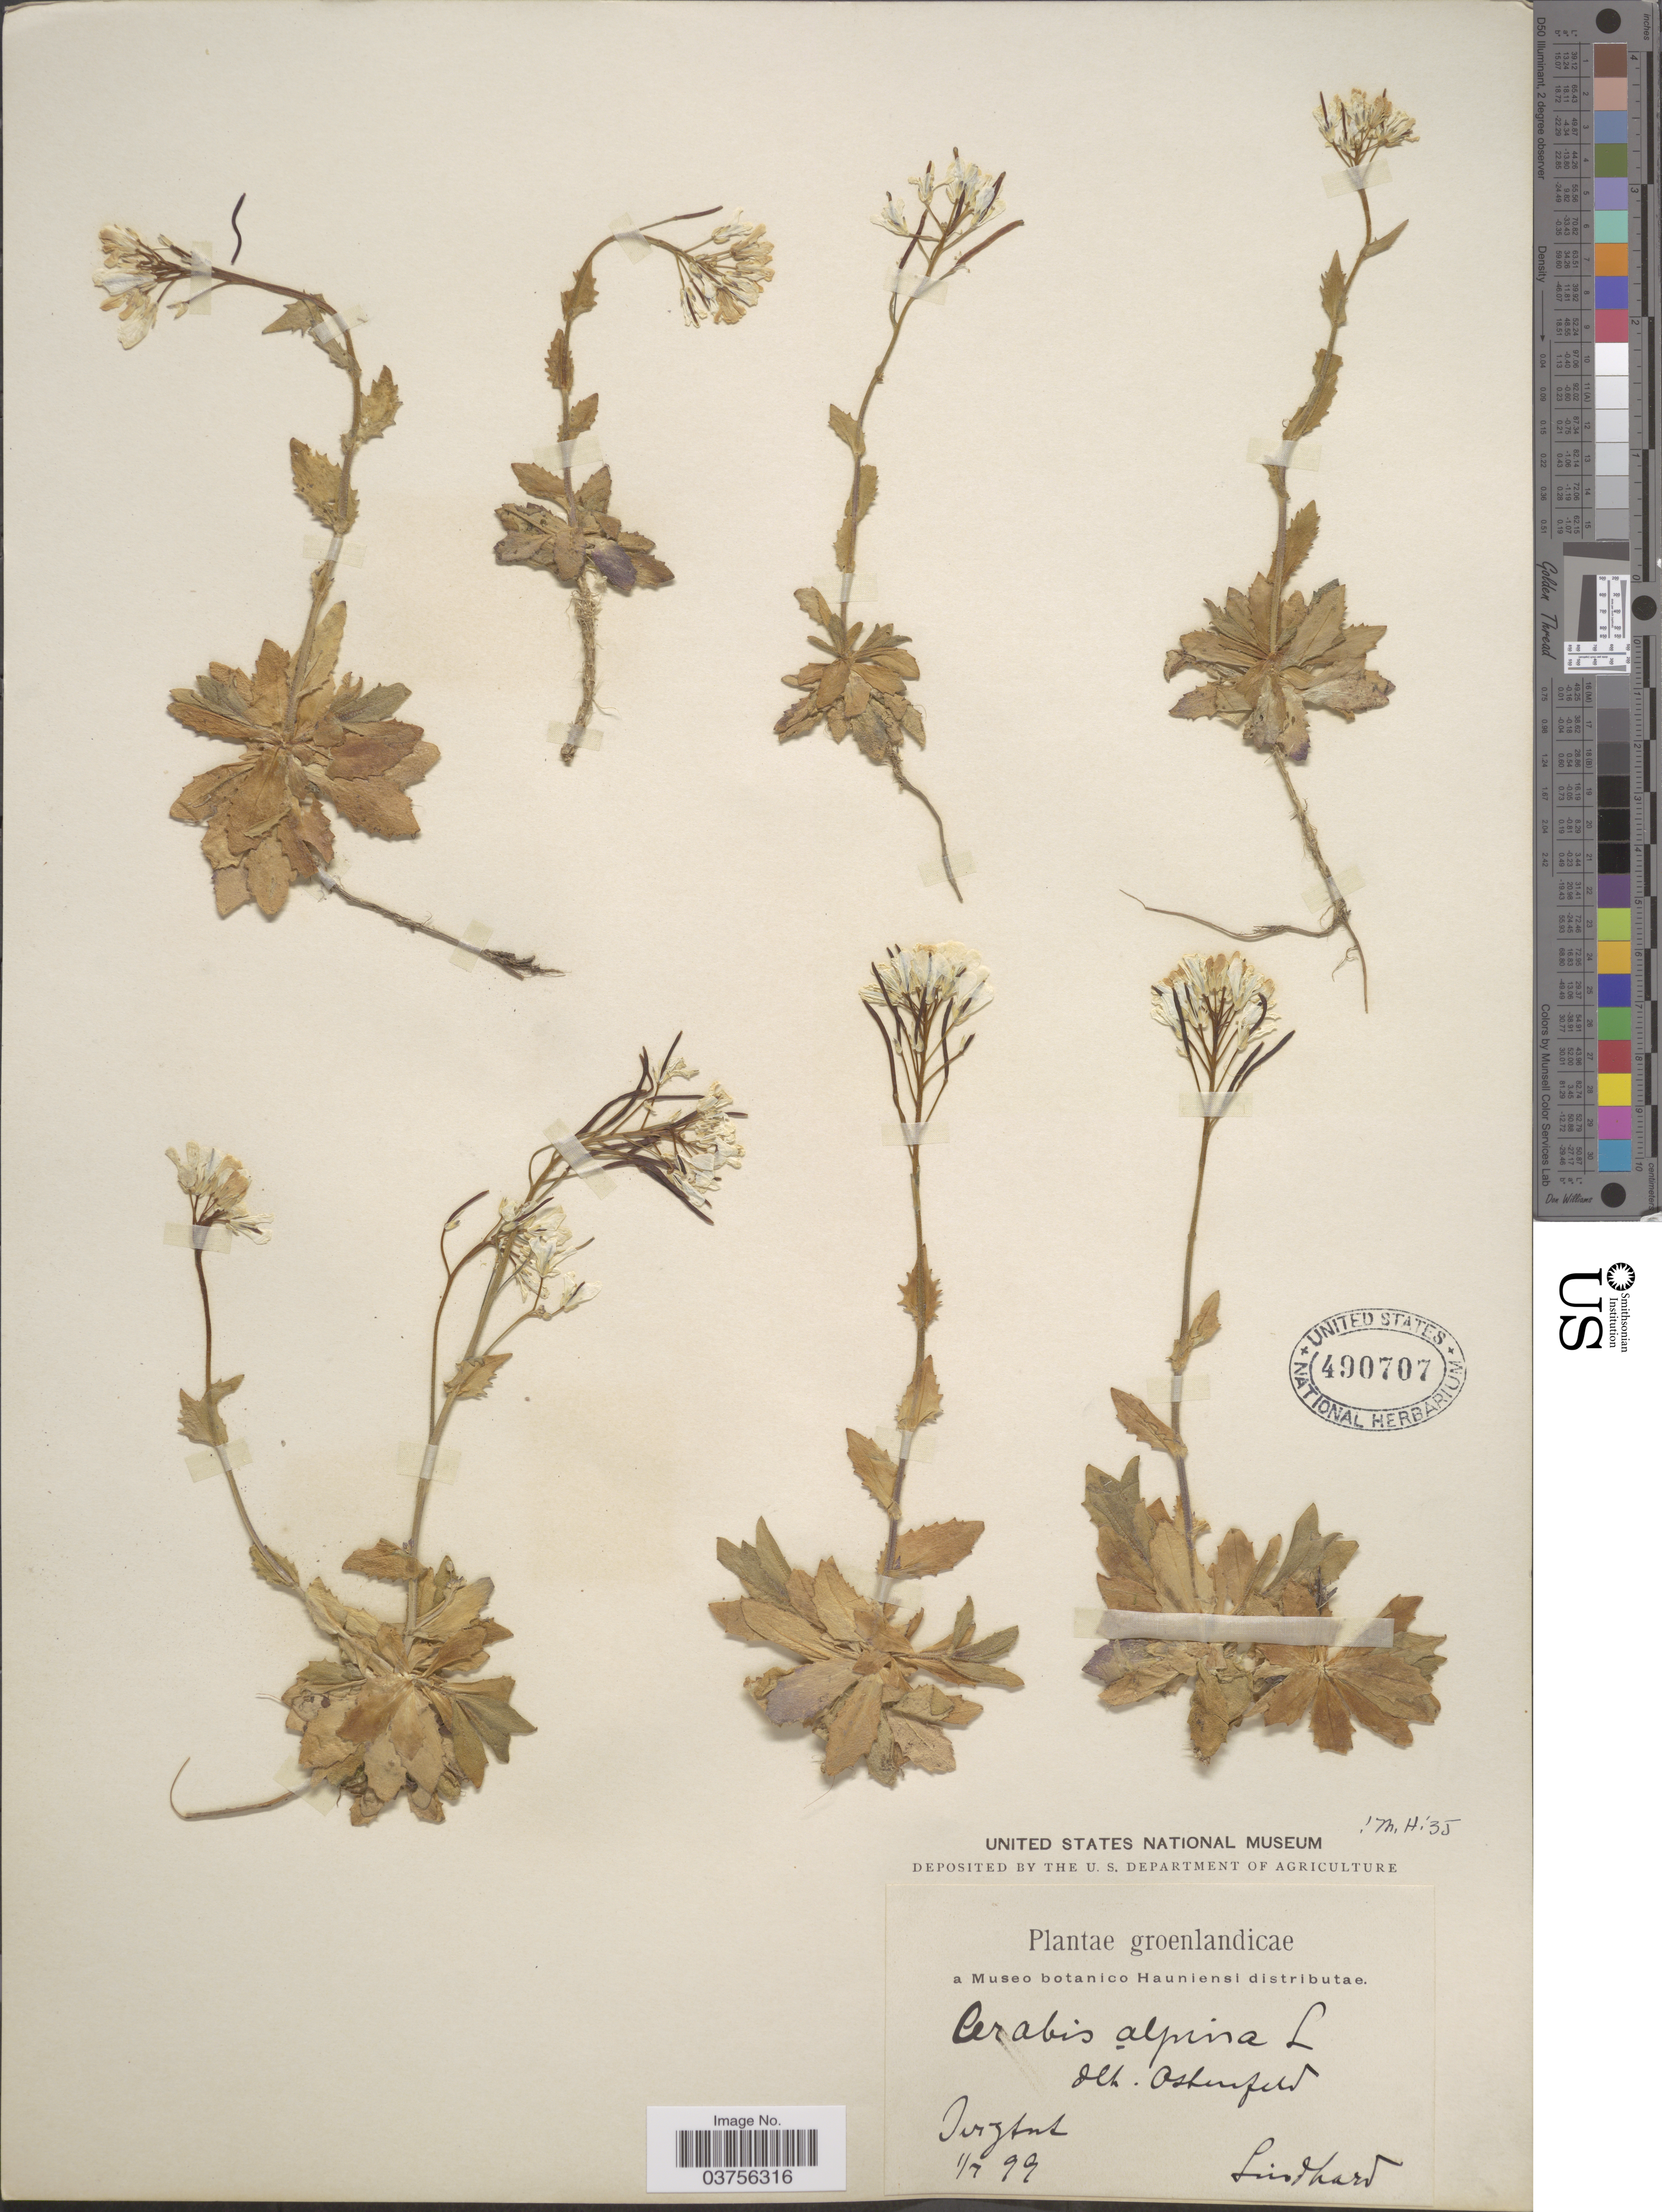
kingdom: Plantae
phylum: Tracheophyta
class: Magnoliopsida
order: Brassicales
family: Brassicaceae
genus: Arabis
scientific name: Arabis alpina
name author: L.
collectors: Lindhard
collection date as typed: Transcribed d/m/y: 1/7/99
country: Greenland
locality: Ivigtut.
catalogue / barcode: US 490707